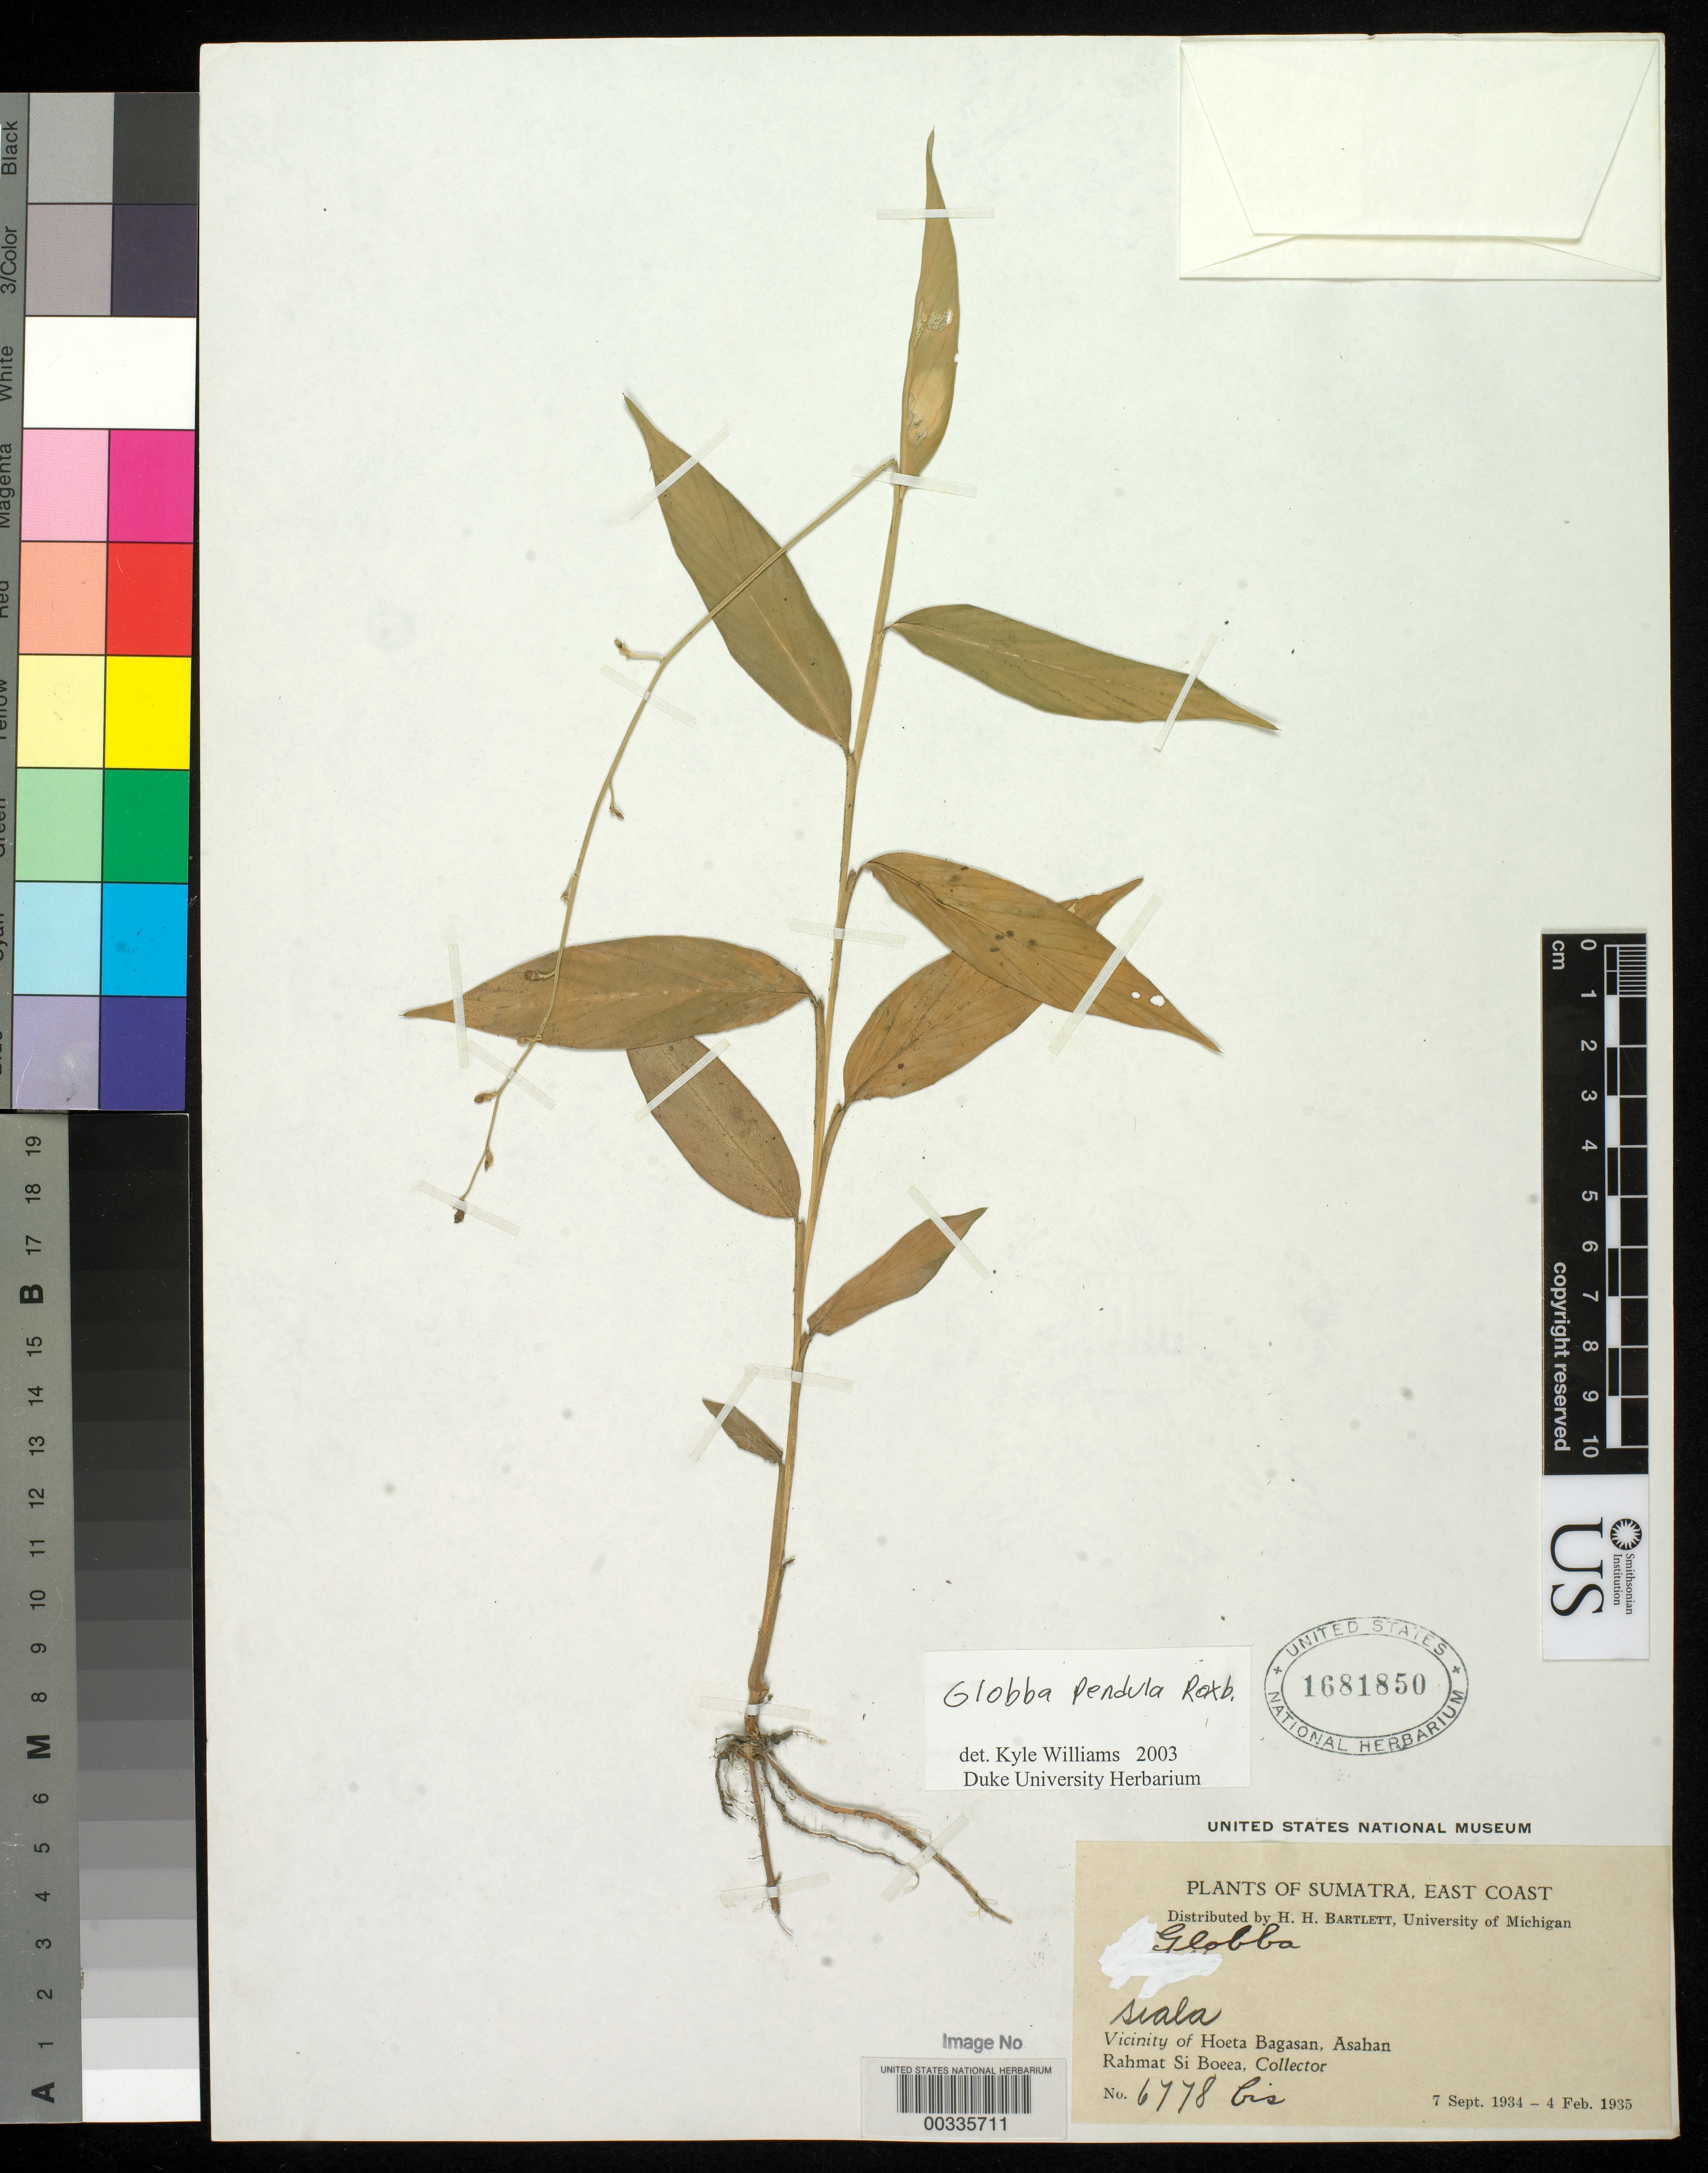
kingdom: Plantae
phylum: Tracheophyta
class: Liliopsida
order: Zingiberales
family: Zingiberaceae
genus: Globba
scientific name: Globba pendula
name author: Roxb.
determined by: Williams, K. J.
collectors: Rahmat Si Boeea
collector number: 6778 Bis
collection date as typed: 07 Sep 1934 to 04 Feb 1935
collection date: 1934-09-07/1935-02-04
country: Indonesia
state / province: Sumatra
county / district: Sumatera Utara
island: Sumatra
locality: Vicinity of Hoeta Bagasan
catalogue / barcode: US 1681850